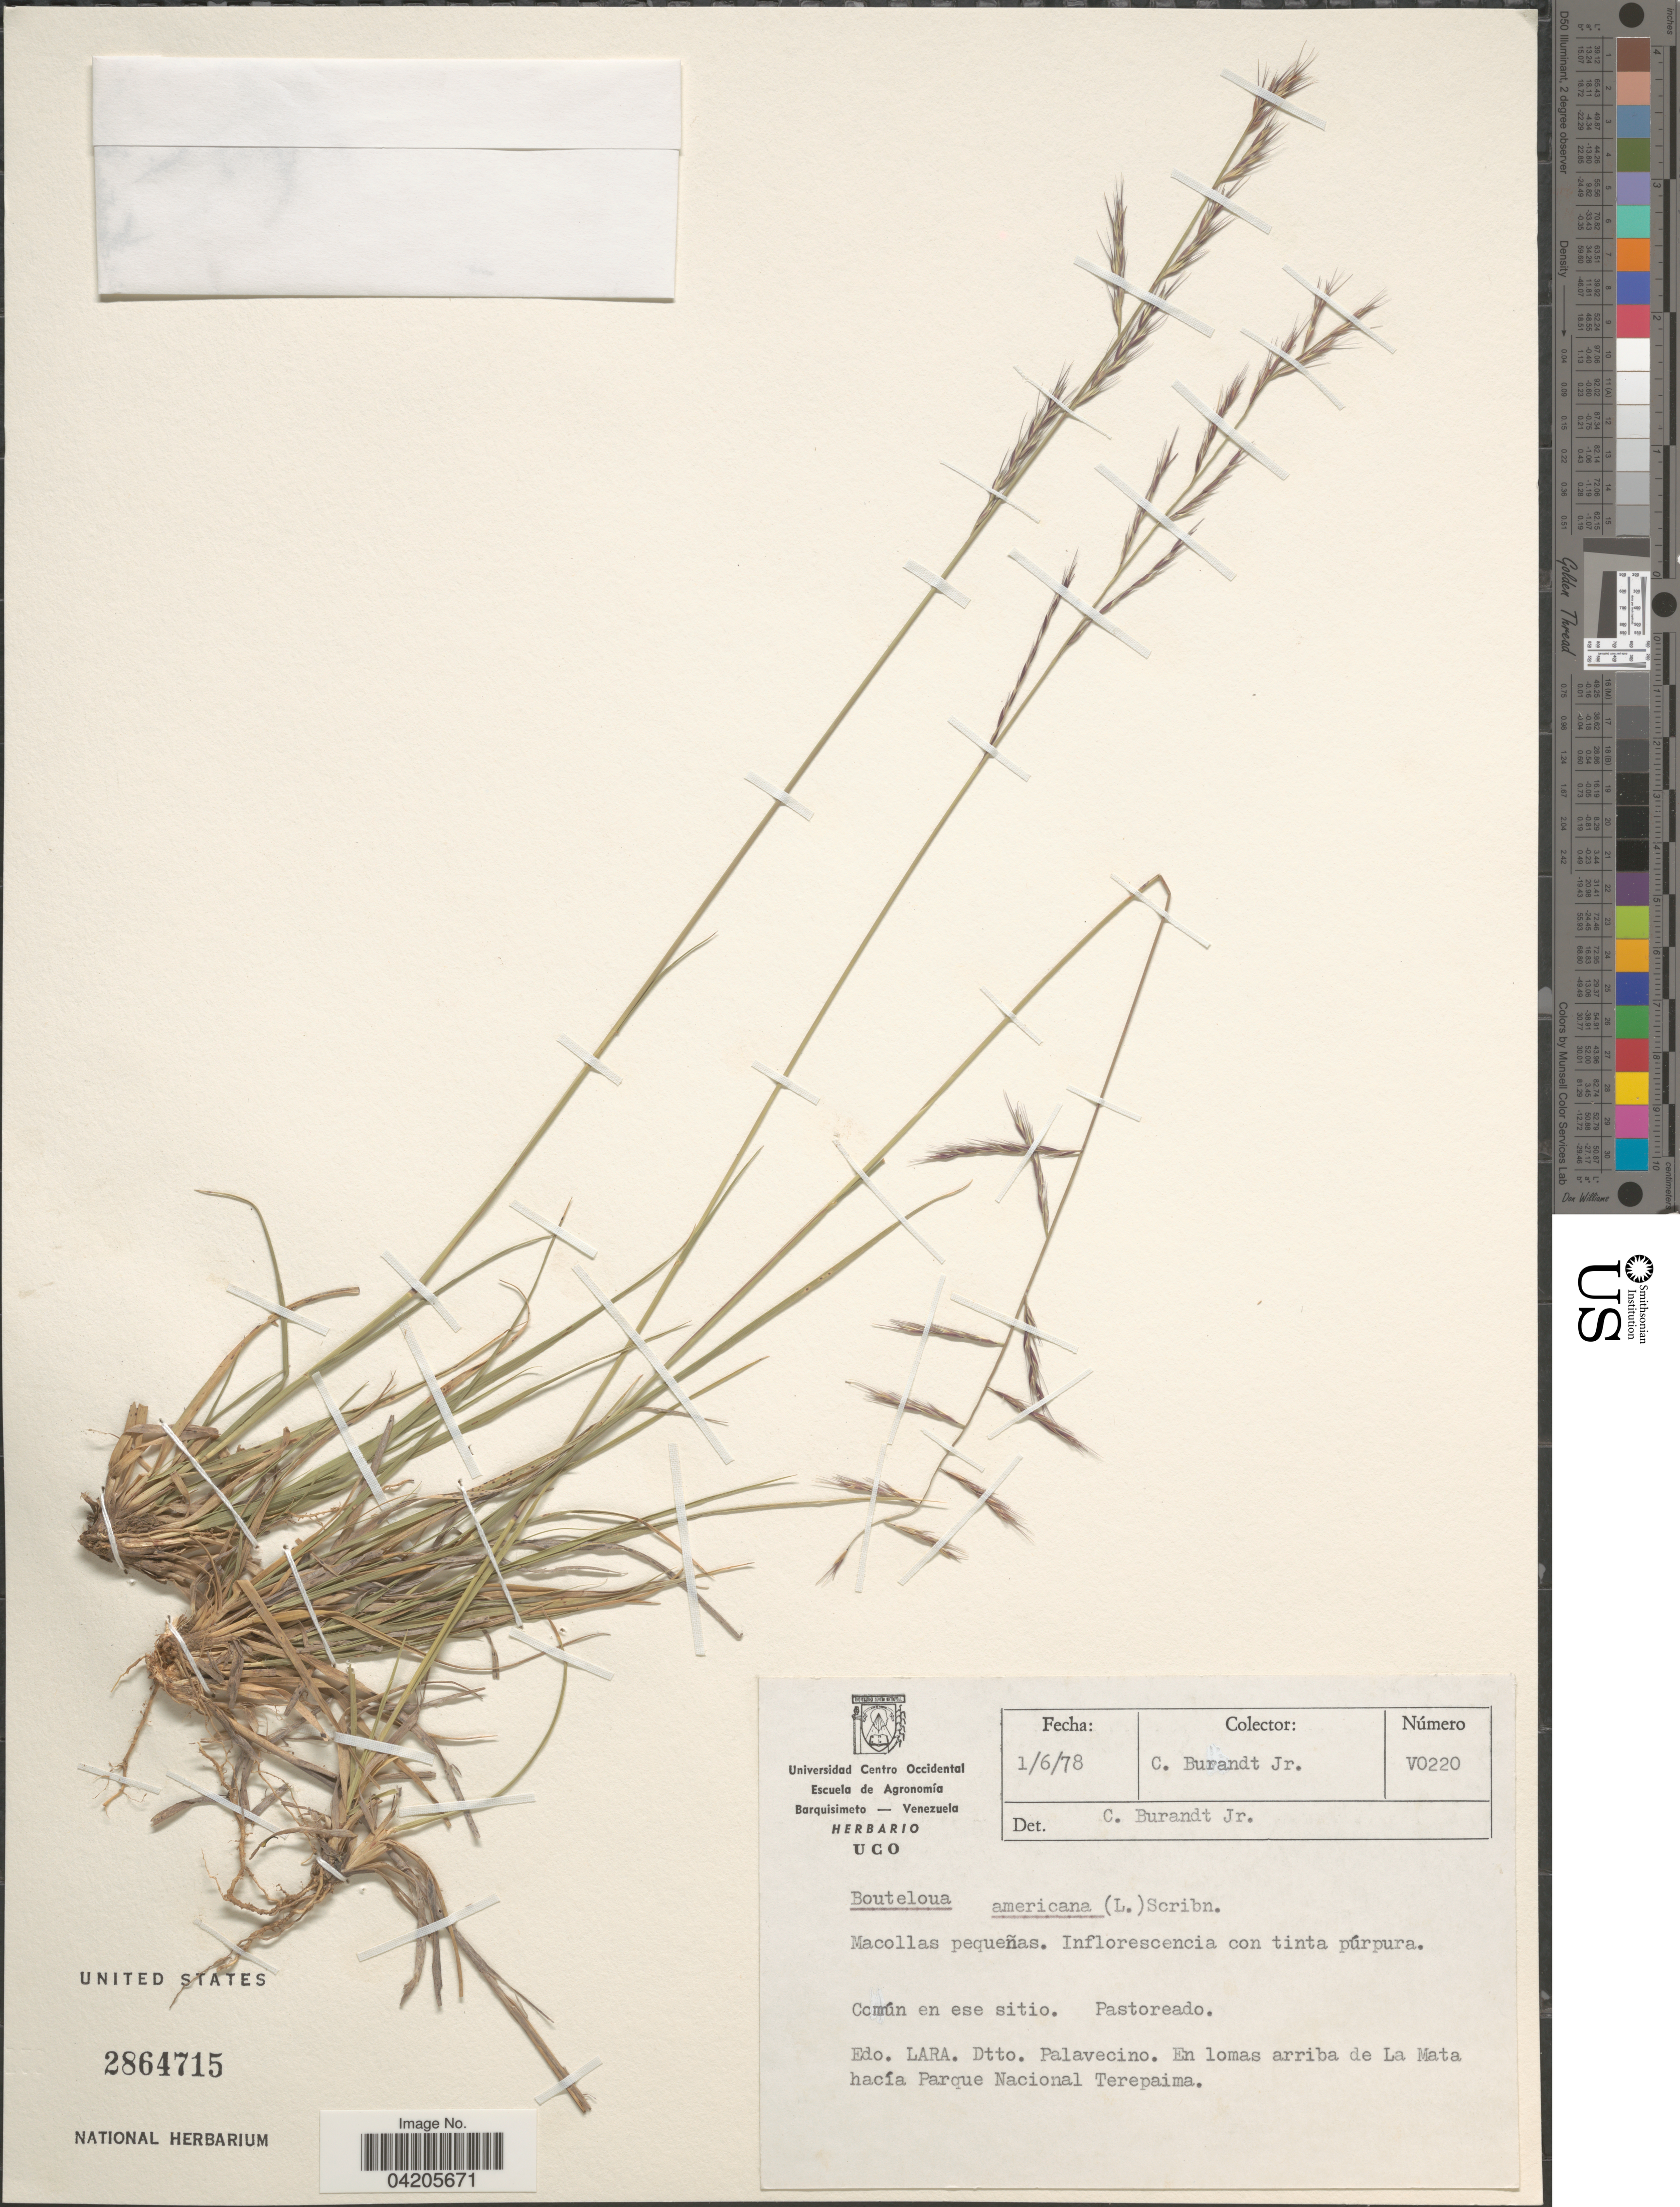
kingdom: Plantae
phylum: Tracheophyta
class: Liliopsida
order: Poales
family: Poaceae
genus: Bouteloua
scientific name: Bouteloua americana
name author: (L.) Scribn.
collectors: C. Burandt Jr.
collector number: V0220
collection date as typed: Transcribed d/m/y: 1/6/78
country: Venezuela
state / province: Lara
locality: Dtto. Palavecino. En lomas arriba de La Mata hacía Parque Nacional Terepaima.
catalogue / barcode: US 2864715